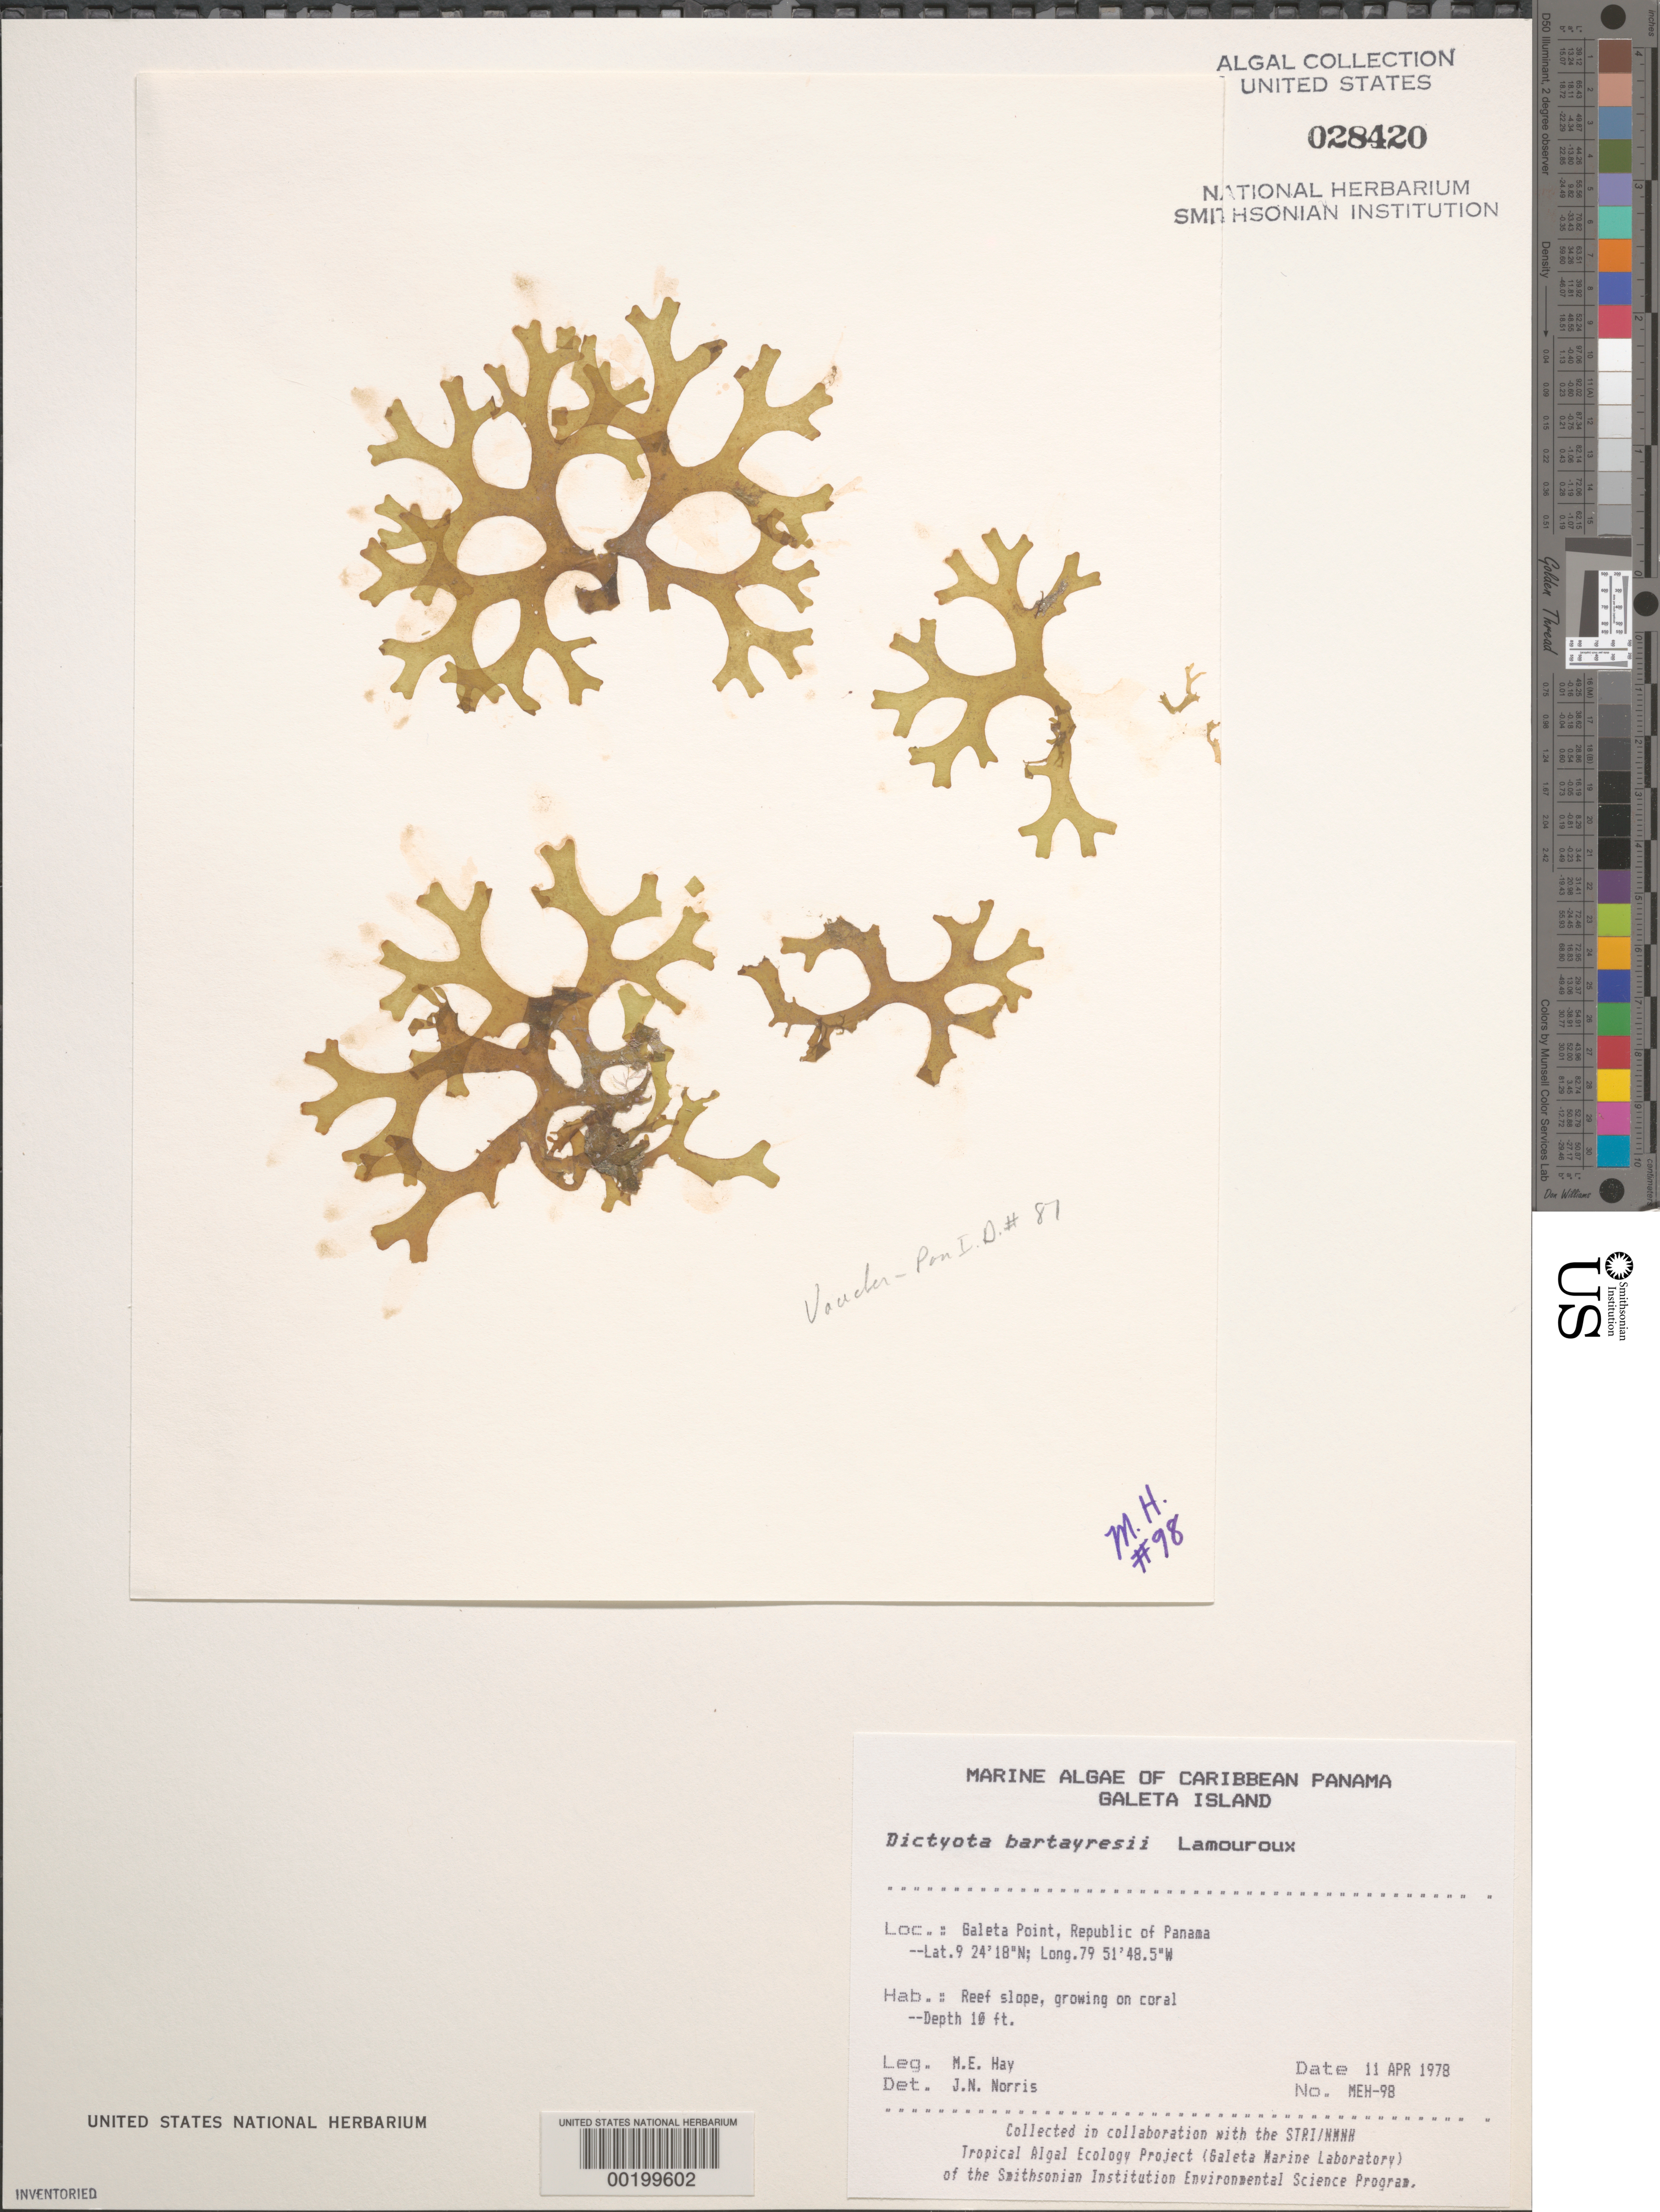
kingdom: Chromista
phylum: Ochrophyta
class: Phaeophyceae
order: Dictyotales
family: Dictyotaceae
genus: Dictyota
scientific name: Dictyota bartayresiana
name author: J.V.Lamouroux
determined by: Norris, James N.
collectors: M. E. Hay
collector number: MEH-98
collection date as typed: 11 Apr 1978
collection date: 1978-04-11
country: Panama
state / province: Colón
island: Galeta Island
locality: Galeta Point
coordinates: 9 24' 18" N, 79 51' 48.5" W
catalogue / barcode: US 28420